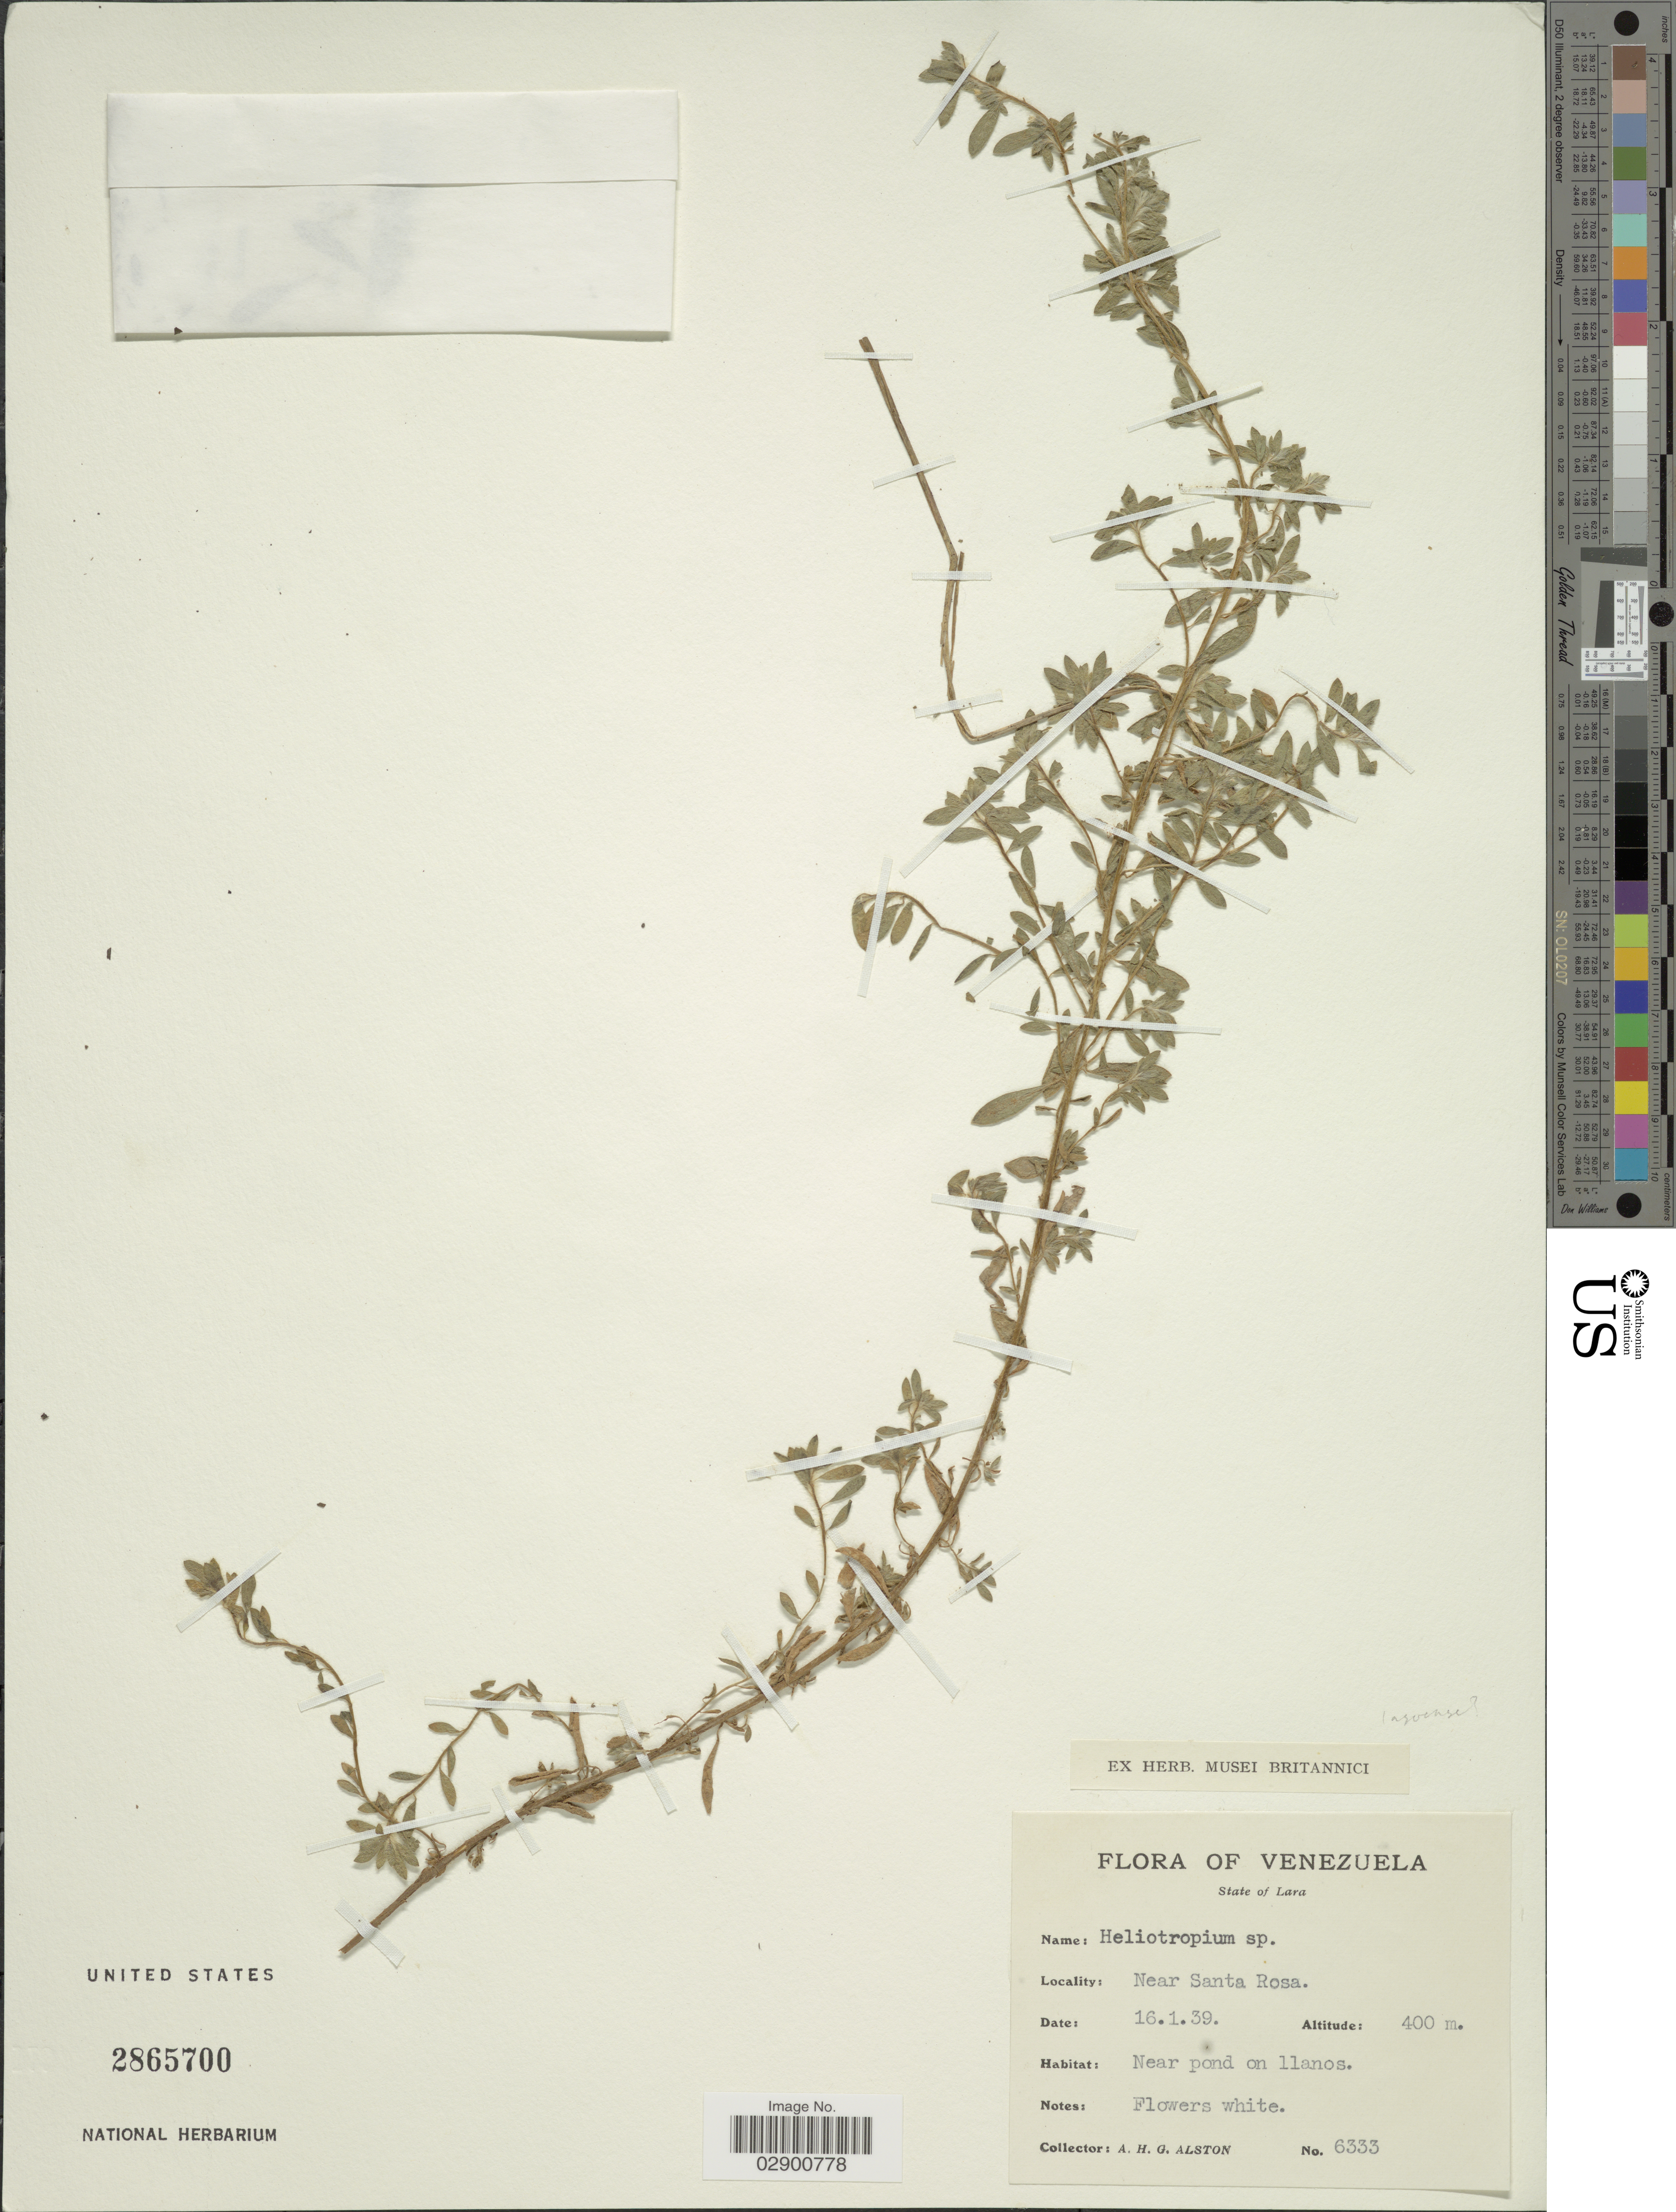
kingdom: Plantae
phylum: Tracheophyta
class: Magnoliopsida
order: Boraginales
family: Heliotropiaceae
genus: Heliotropium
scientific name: Heliotropium sp.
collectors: A. H. Alston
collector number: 6333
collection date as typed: Transcribed d/m/y: 16/1/39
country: Venezuela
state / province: Lara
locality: Near Santa Rosa.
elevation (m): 400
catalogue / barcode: US 2865700